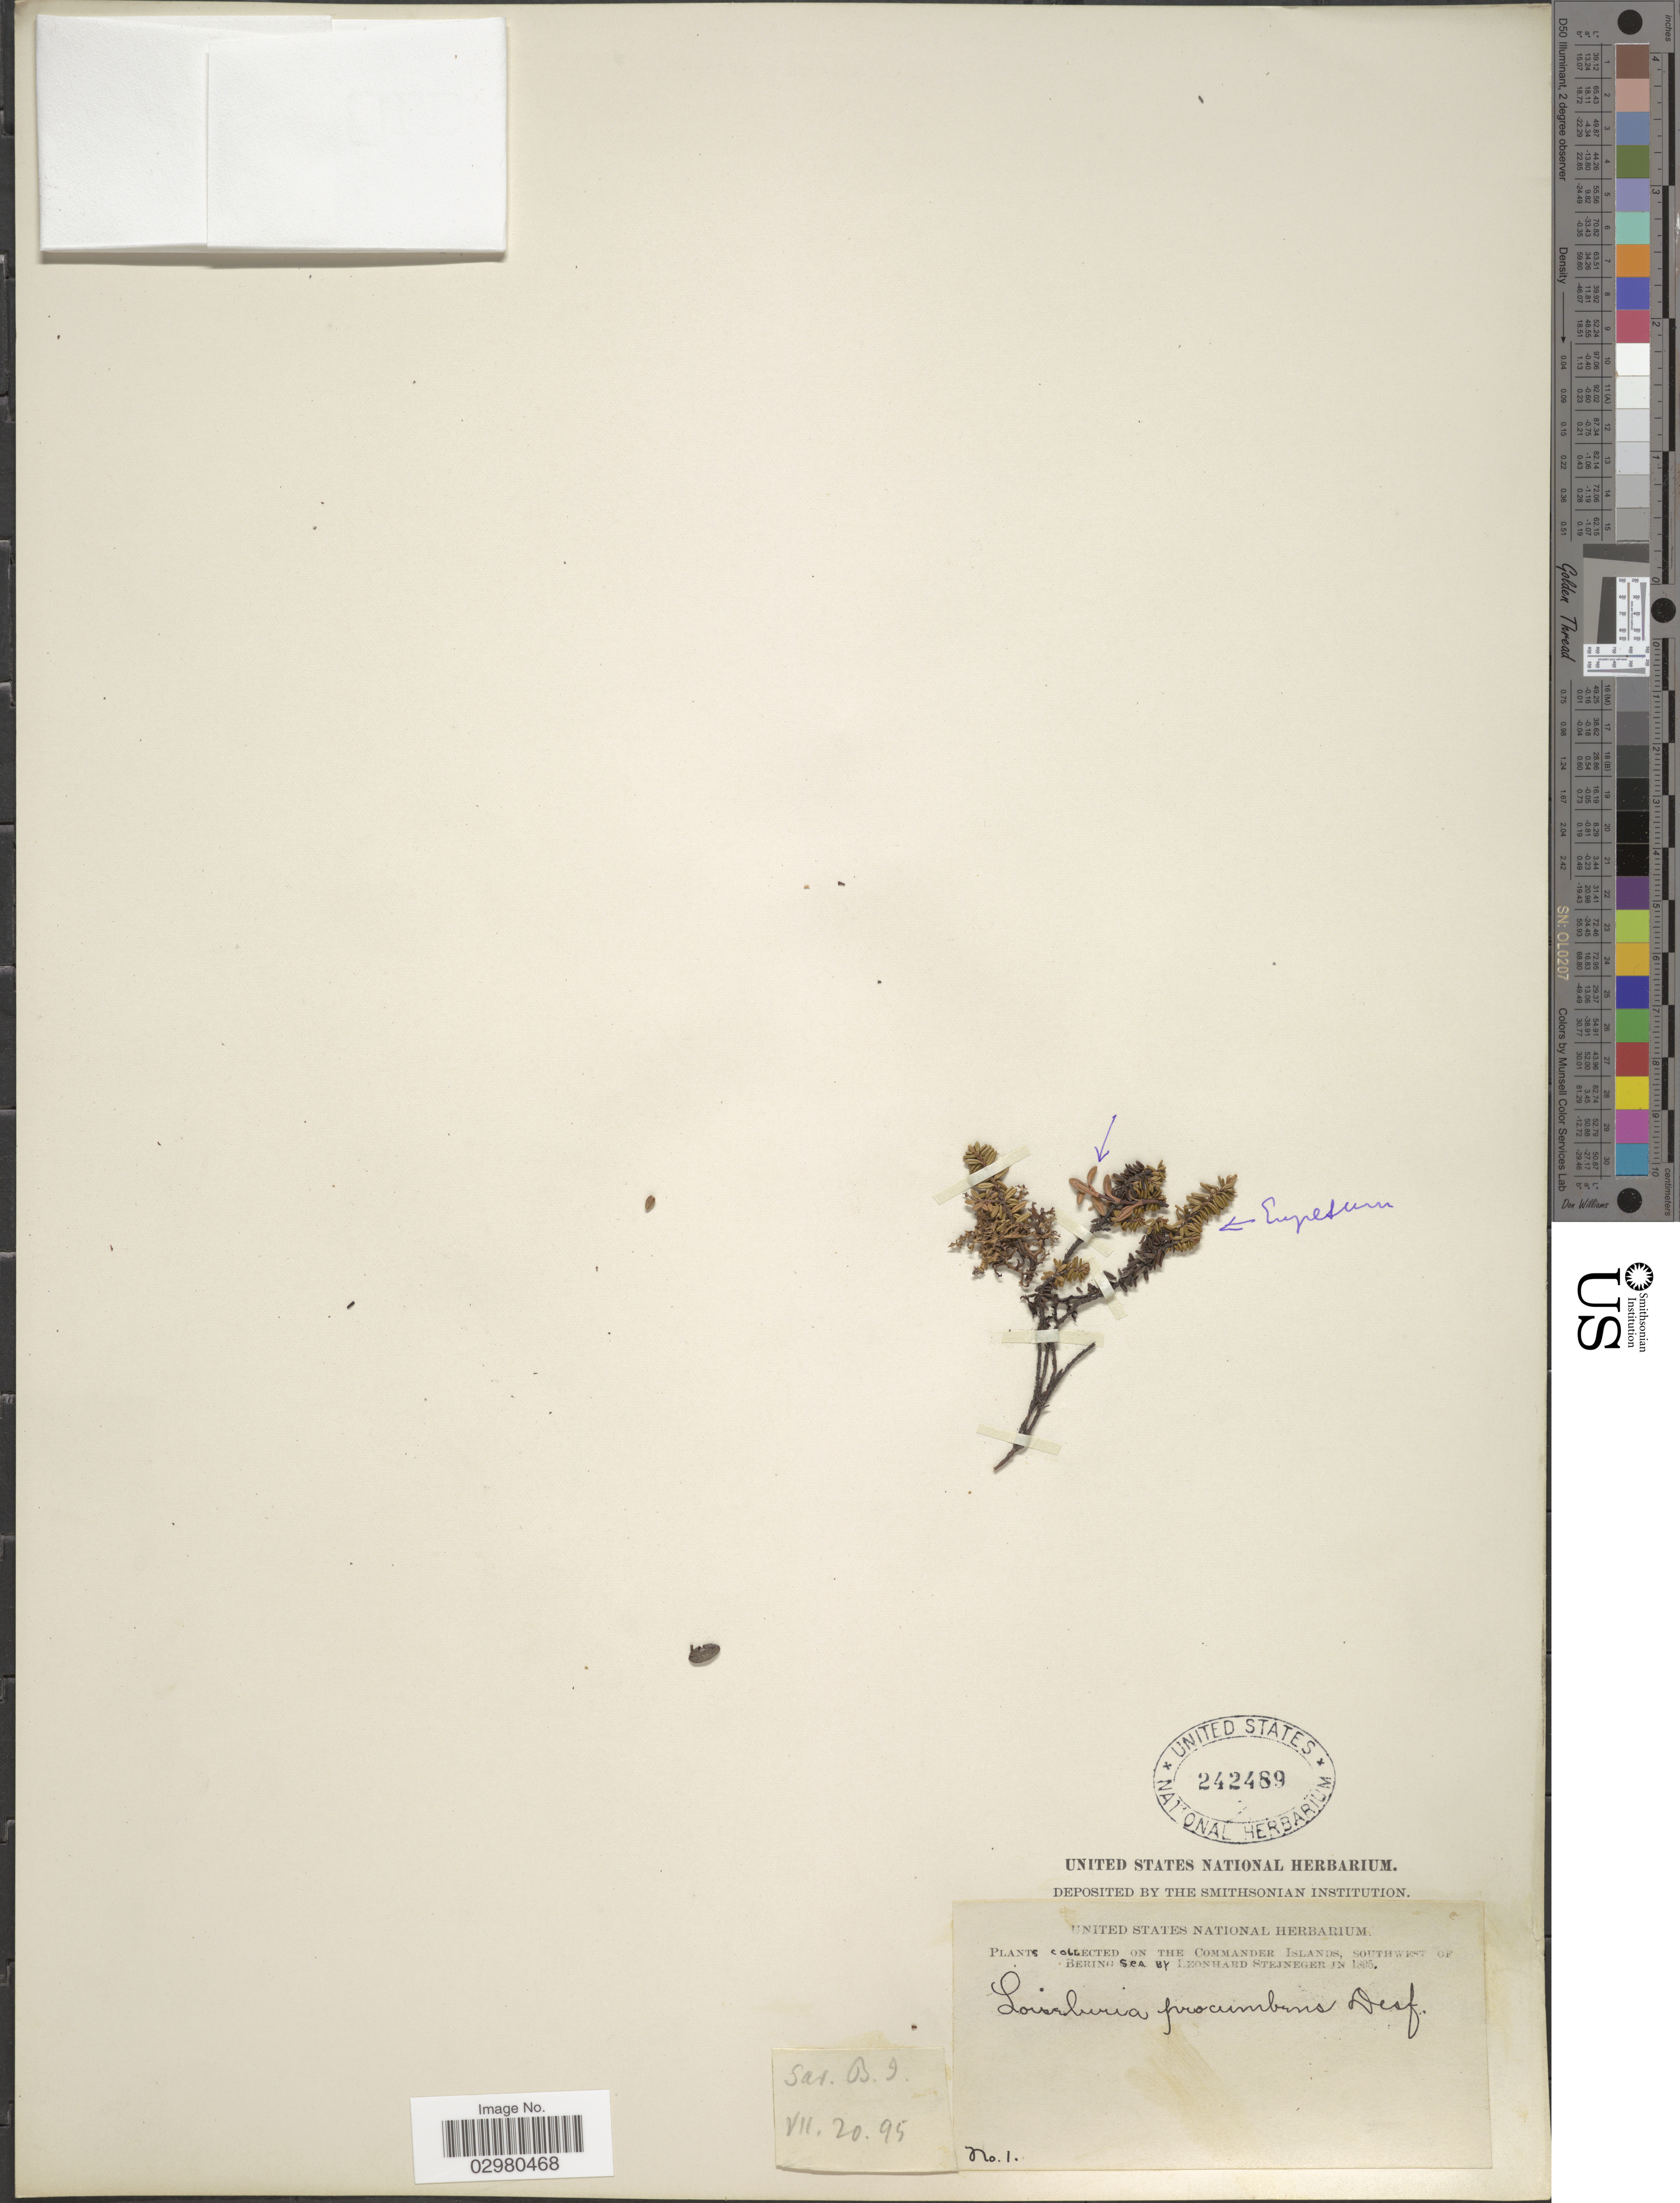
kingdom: Plantae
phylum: Tracheophyta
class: Magnoliopsida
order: Ericales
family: Ericaceae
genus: Loiseleuria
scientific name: Loiseleuria procumbens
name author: (L.) Desv.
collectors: L. Steijneger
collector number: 1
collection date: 1895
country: Russian Federation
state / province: Kamchatka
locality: Commander Islands, southwest of Bering Sea.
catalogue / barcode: US 242489